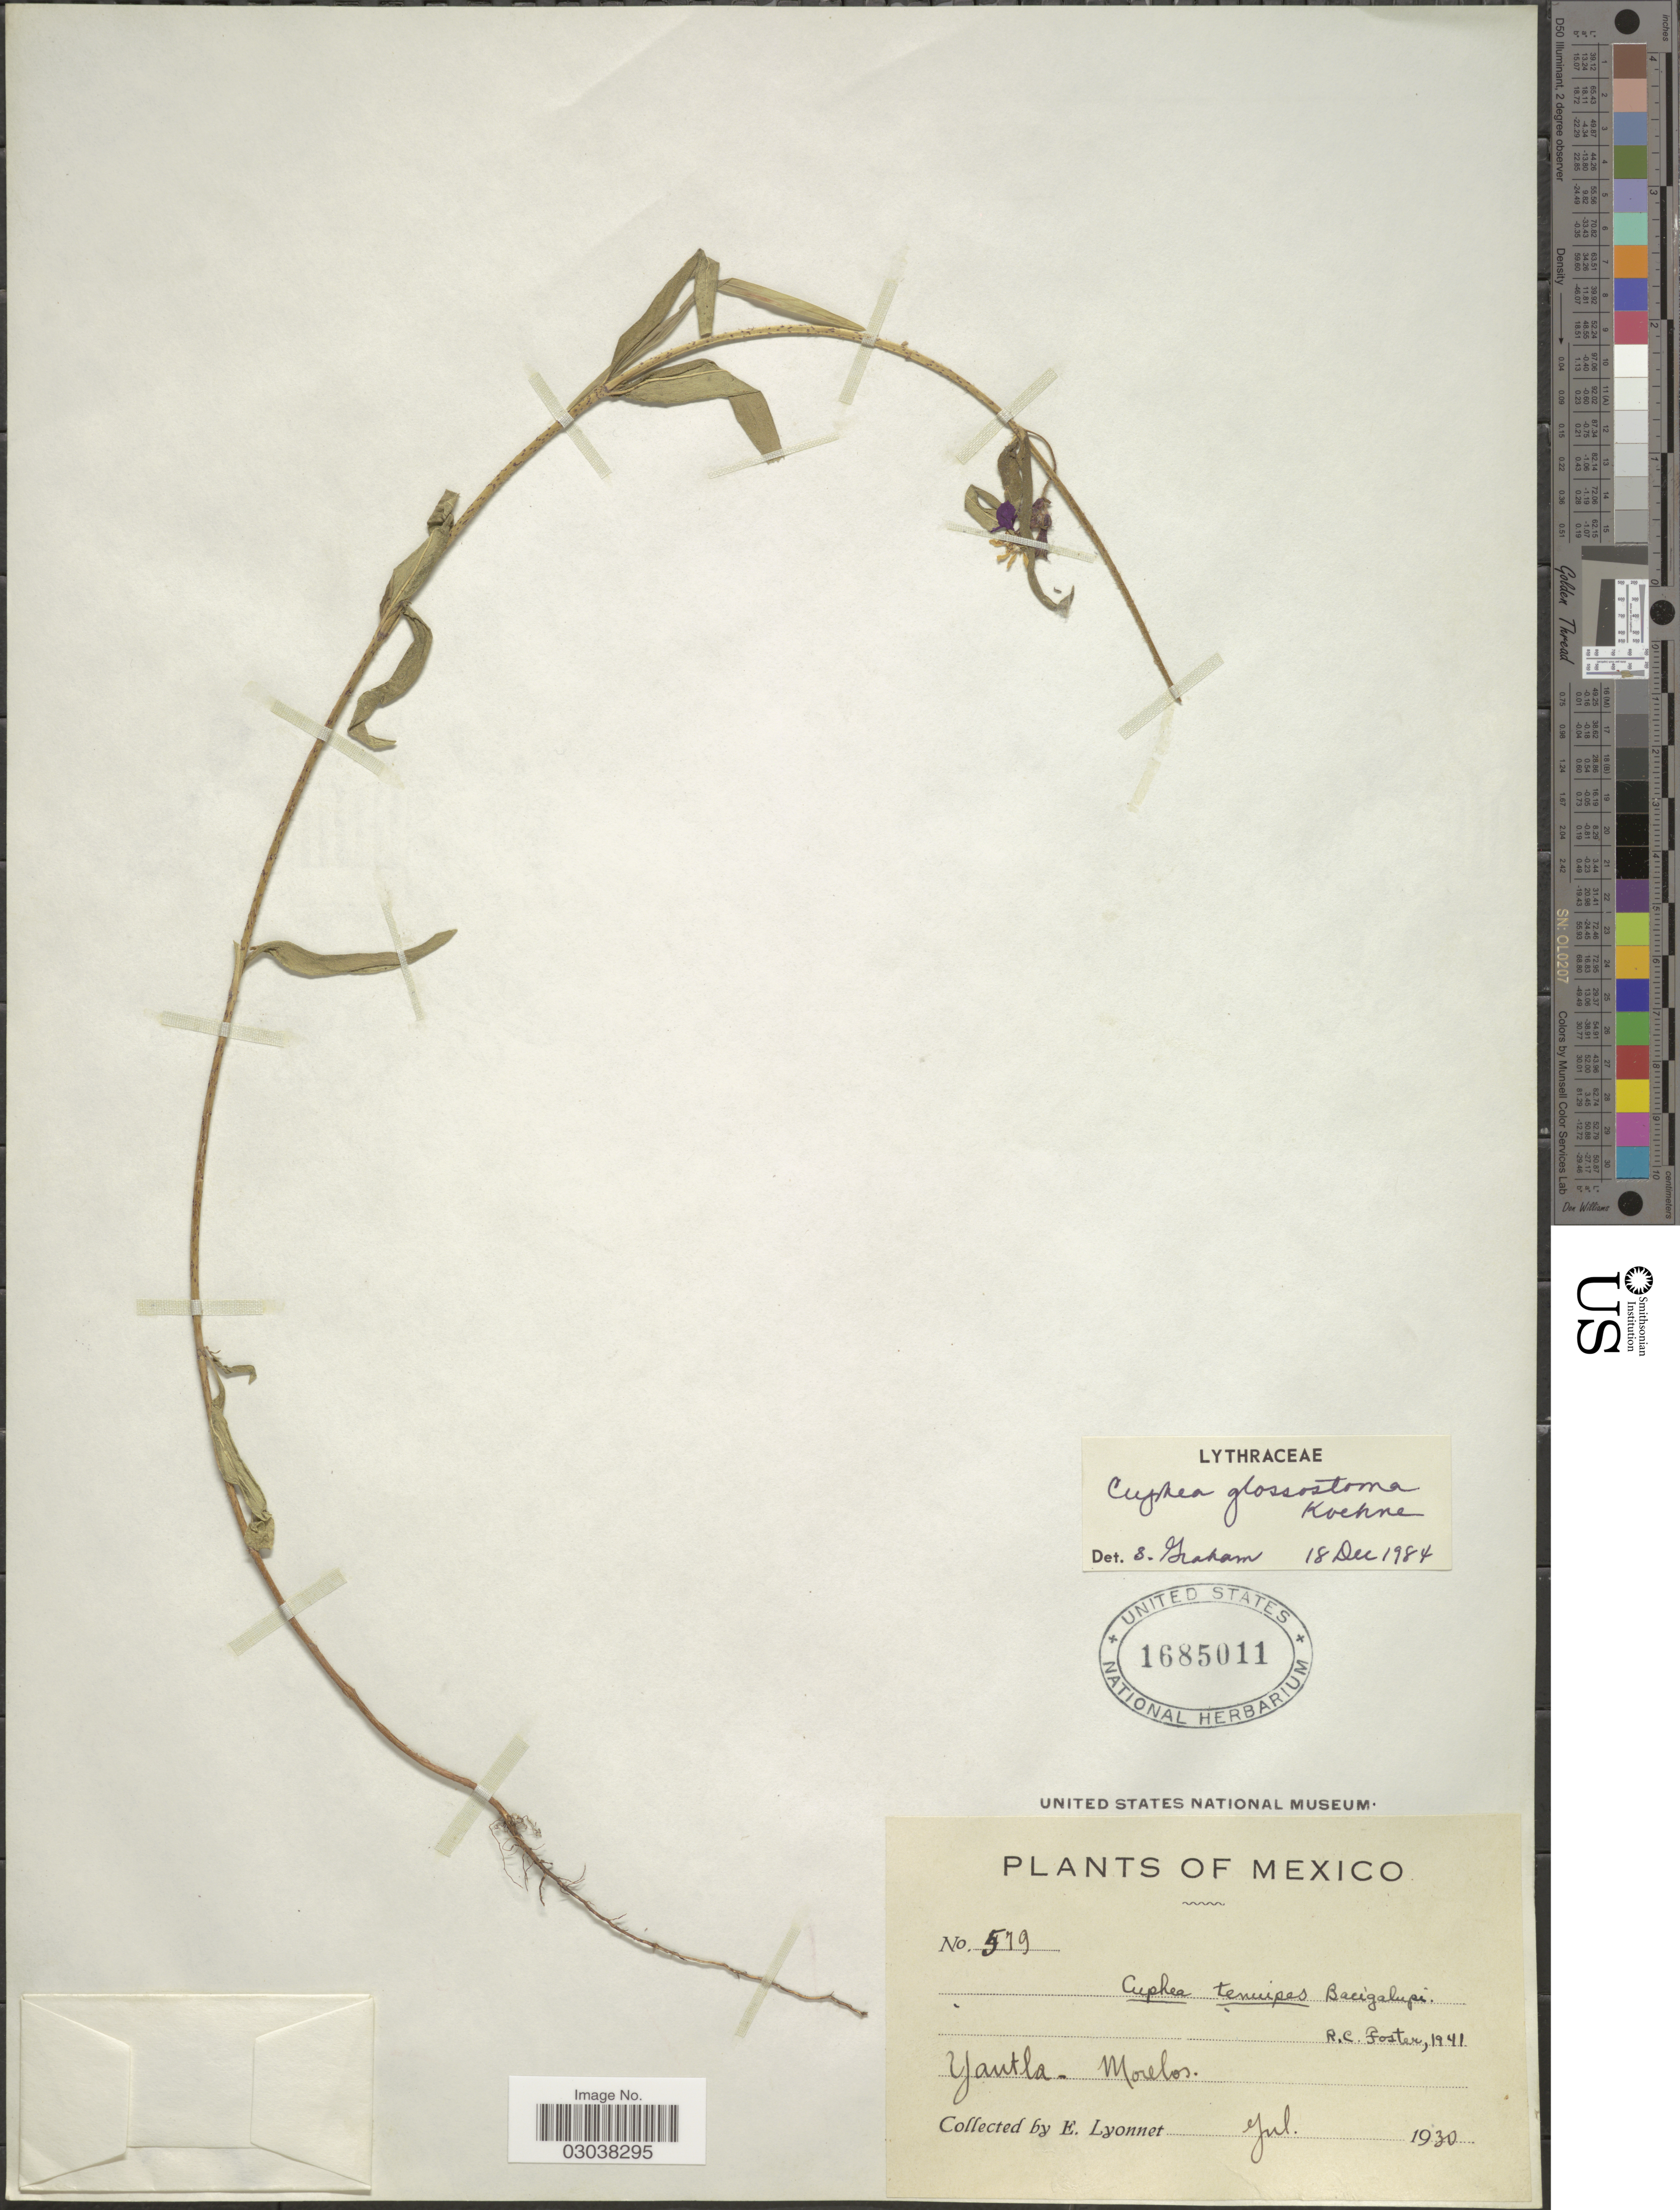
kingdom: Plantae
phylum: Tracheophyta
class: Magnoliopsida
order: Myrtales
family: Lythraceae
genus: Cuphea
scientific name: Cuphea glossostoma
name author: Koehne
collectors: E. Lyonnet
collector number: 579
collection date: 1930-07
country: Mexico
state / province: Morelos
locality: Yantla.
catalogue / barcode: US 1685011